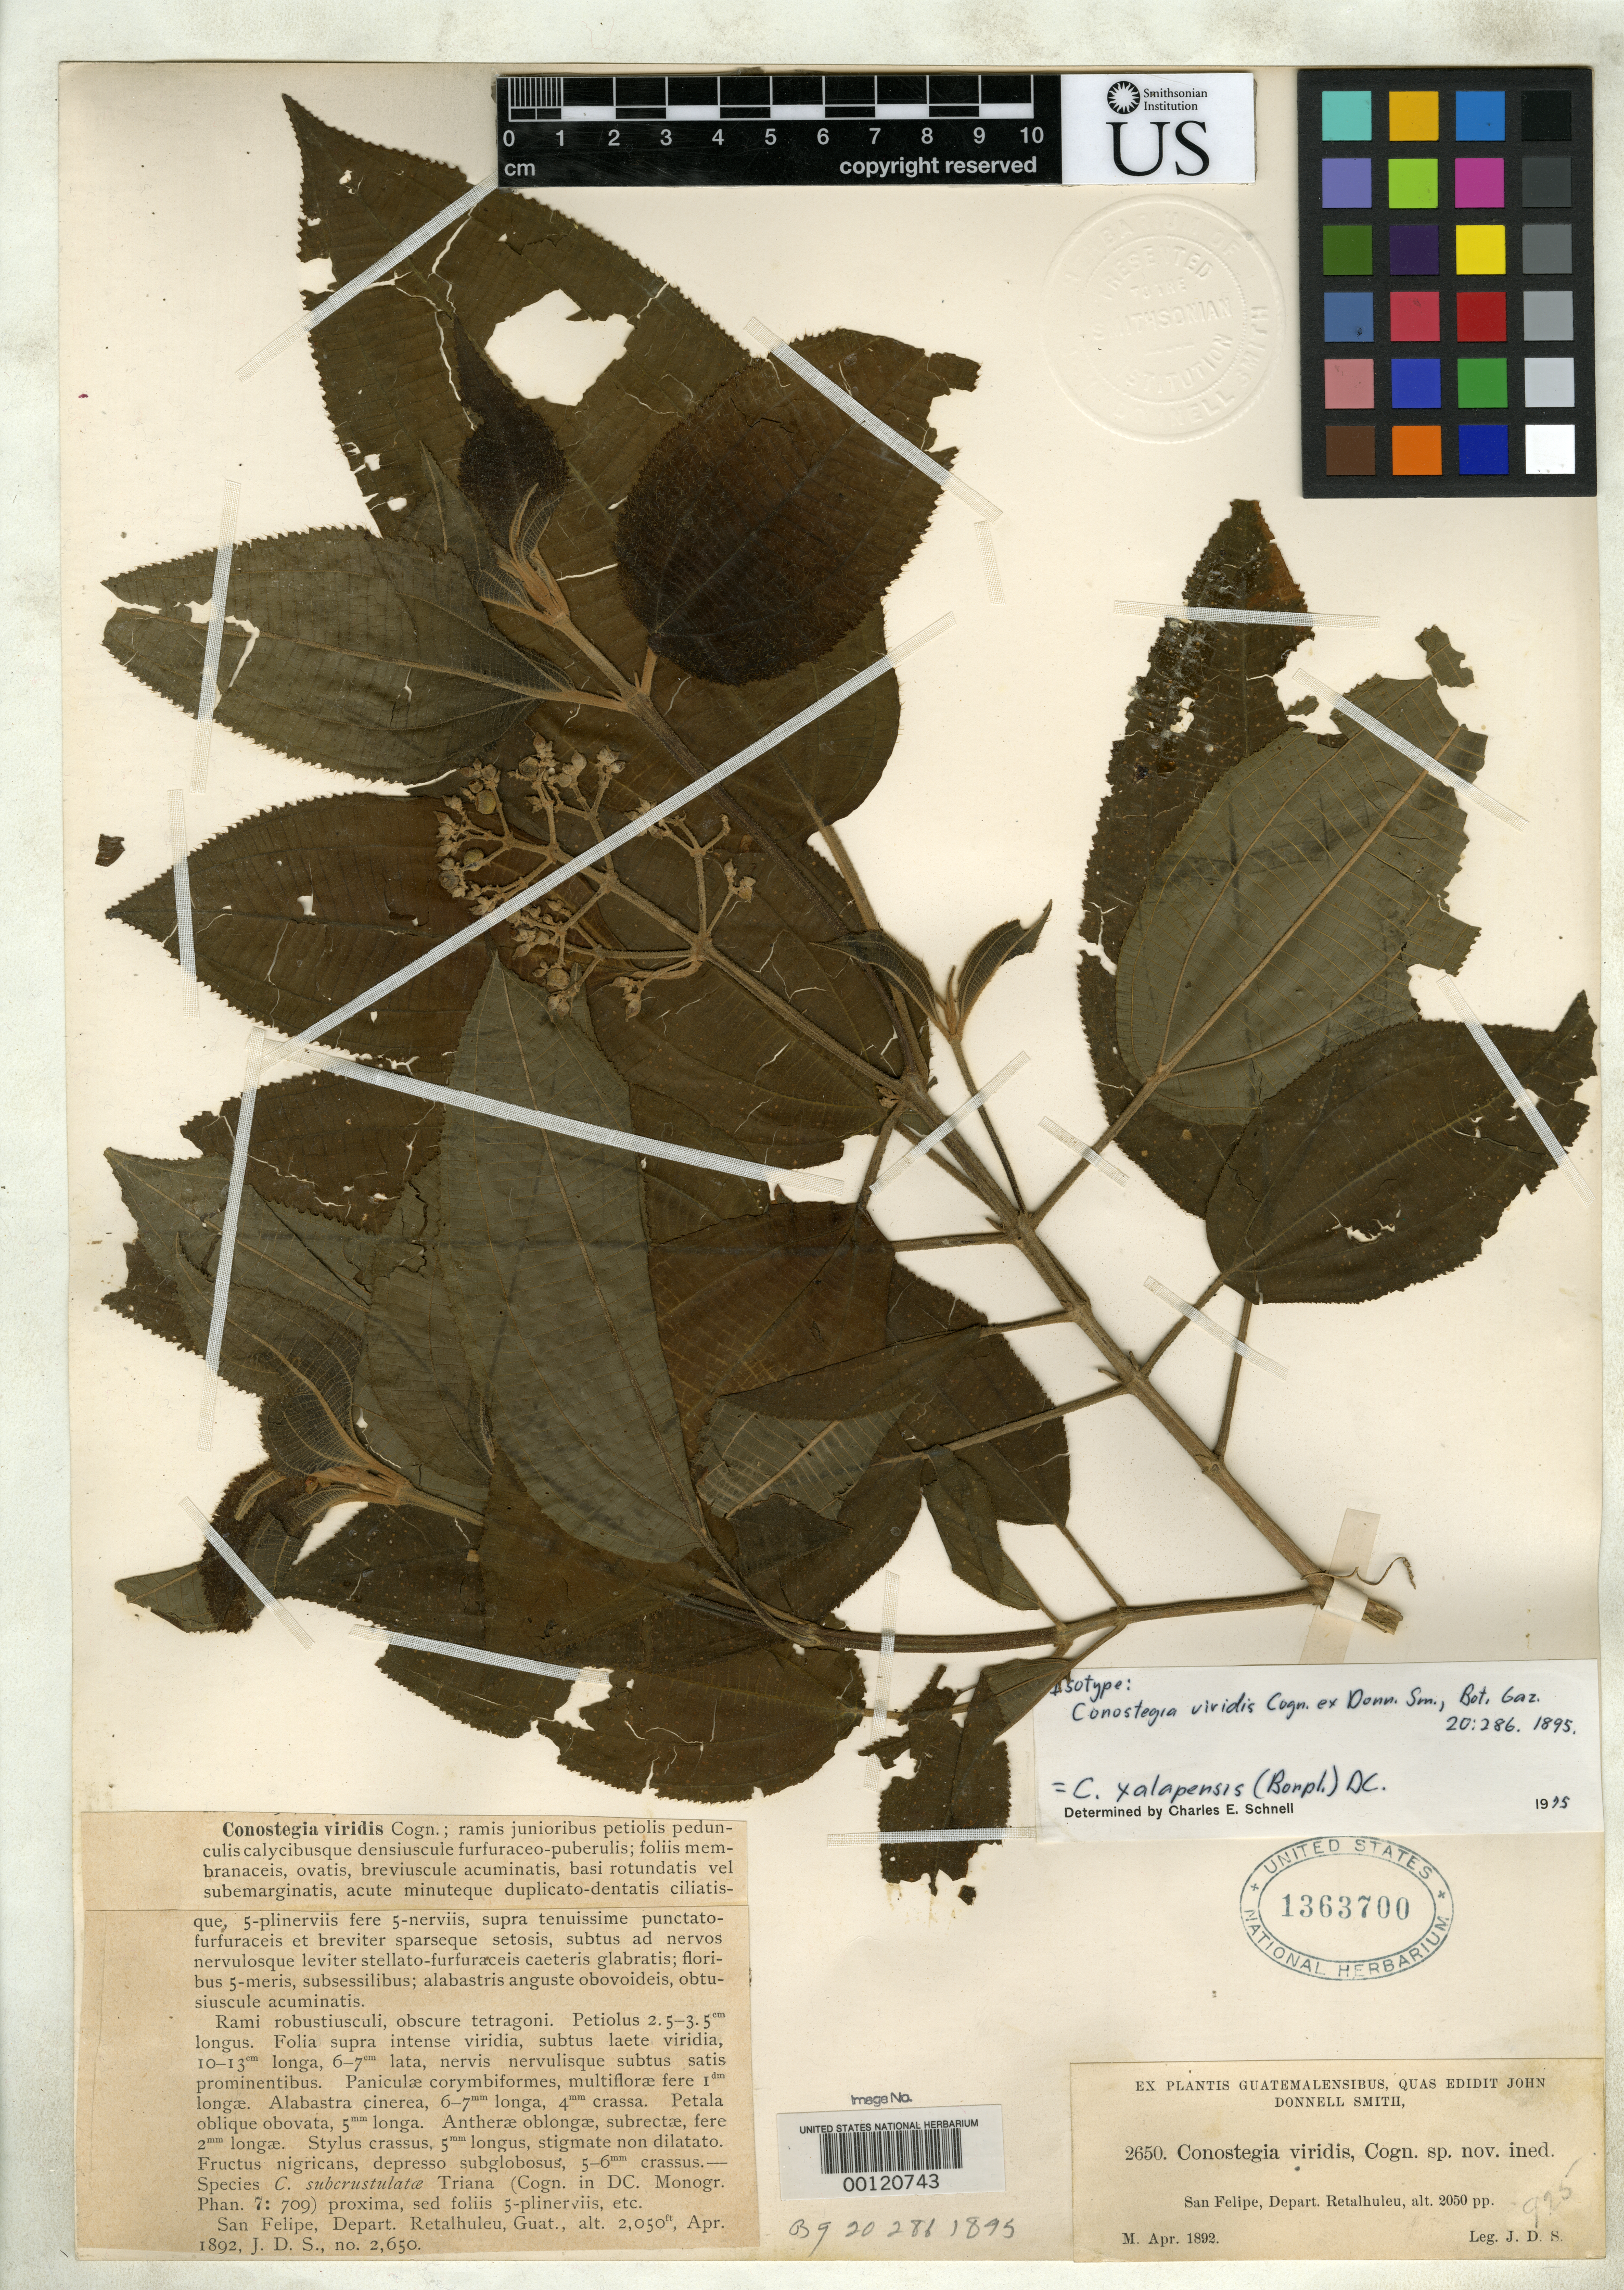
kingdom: Plantae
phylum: Tracheophyta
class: Magnoliopsida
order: Myrtales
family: Melastomataceae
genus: Conostegia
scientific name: Conostegia viridis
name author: Cogn.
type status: Isotype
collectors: J. Donnell Smith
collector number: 2650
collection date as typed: Apr 1892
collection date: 1892-04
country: Guatemala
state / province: Retalhuleu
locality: San Felipe.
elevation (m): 625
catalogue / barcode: US 1363700